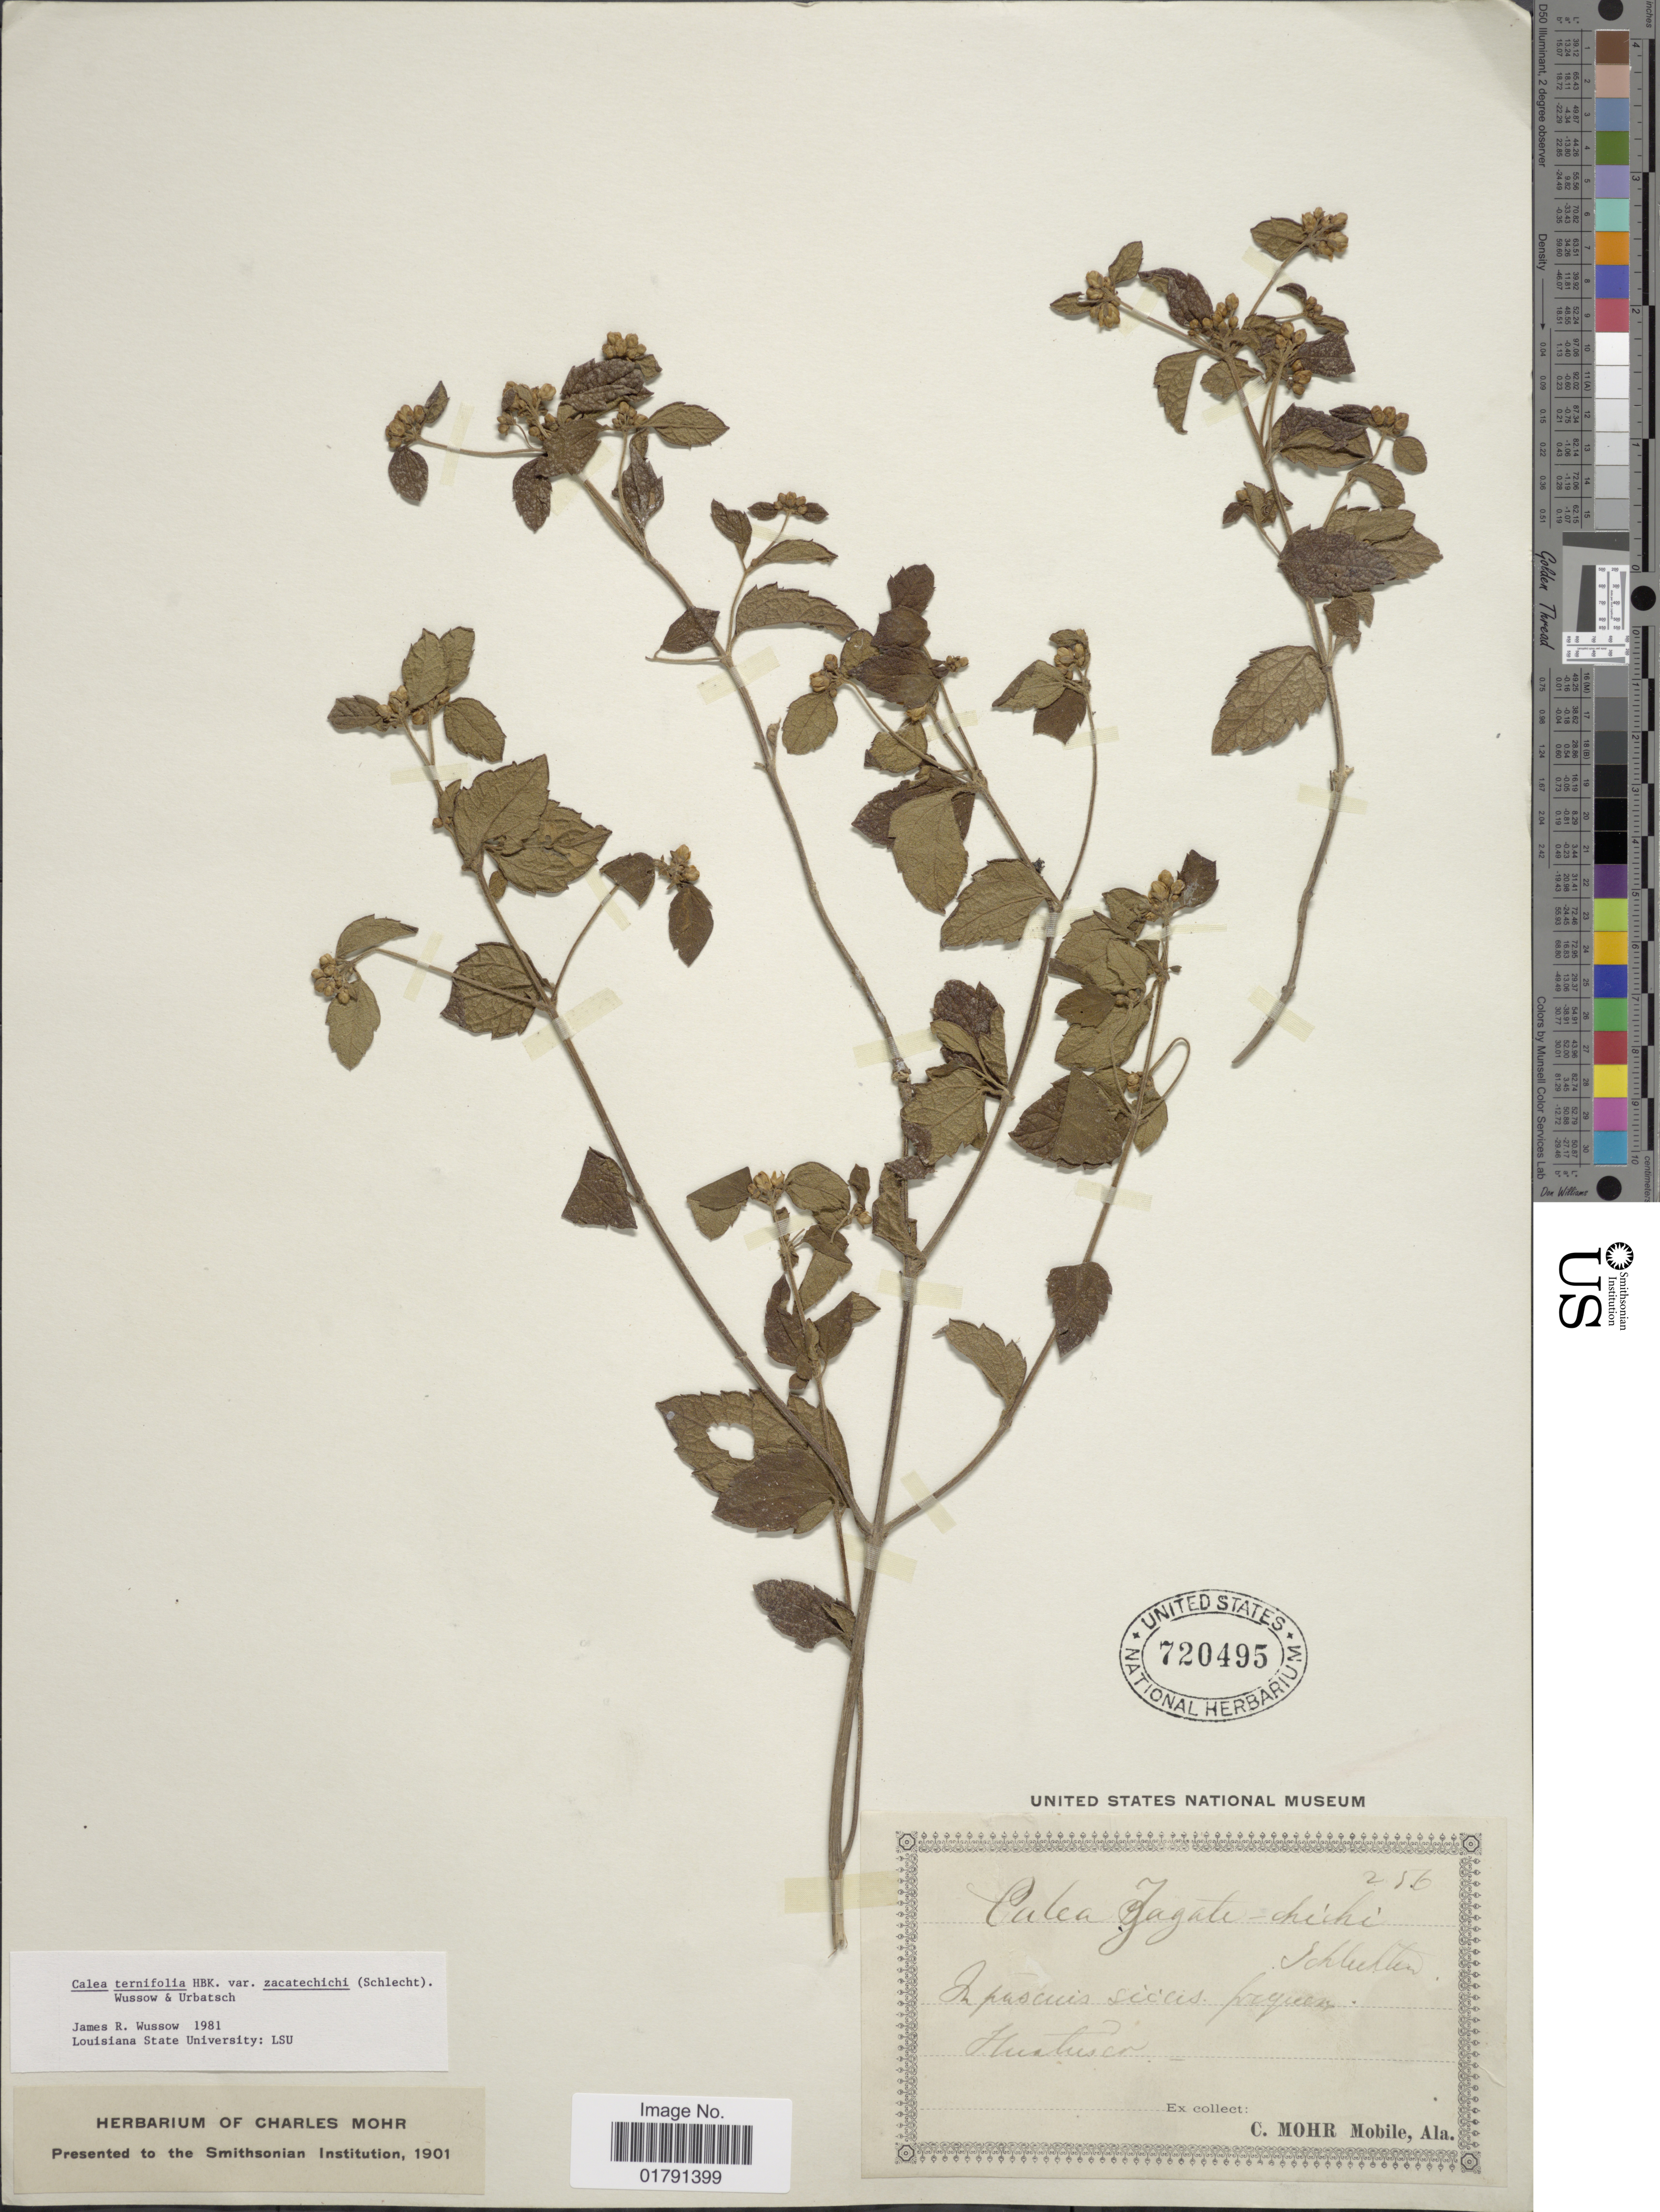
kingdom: Plantae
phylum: Tracheophyta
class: Magnoliopsida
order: Asterales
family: Asteraceae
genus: Calea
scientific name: Calea ternifolia var. zacatechichi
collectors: Mohr, C. T. (herbarium)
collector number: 256*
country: Mexico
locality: Huatusco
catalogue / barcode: US 720495